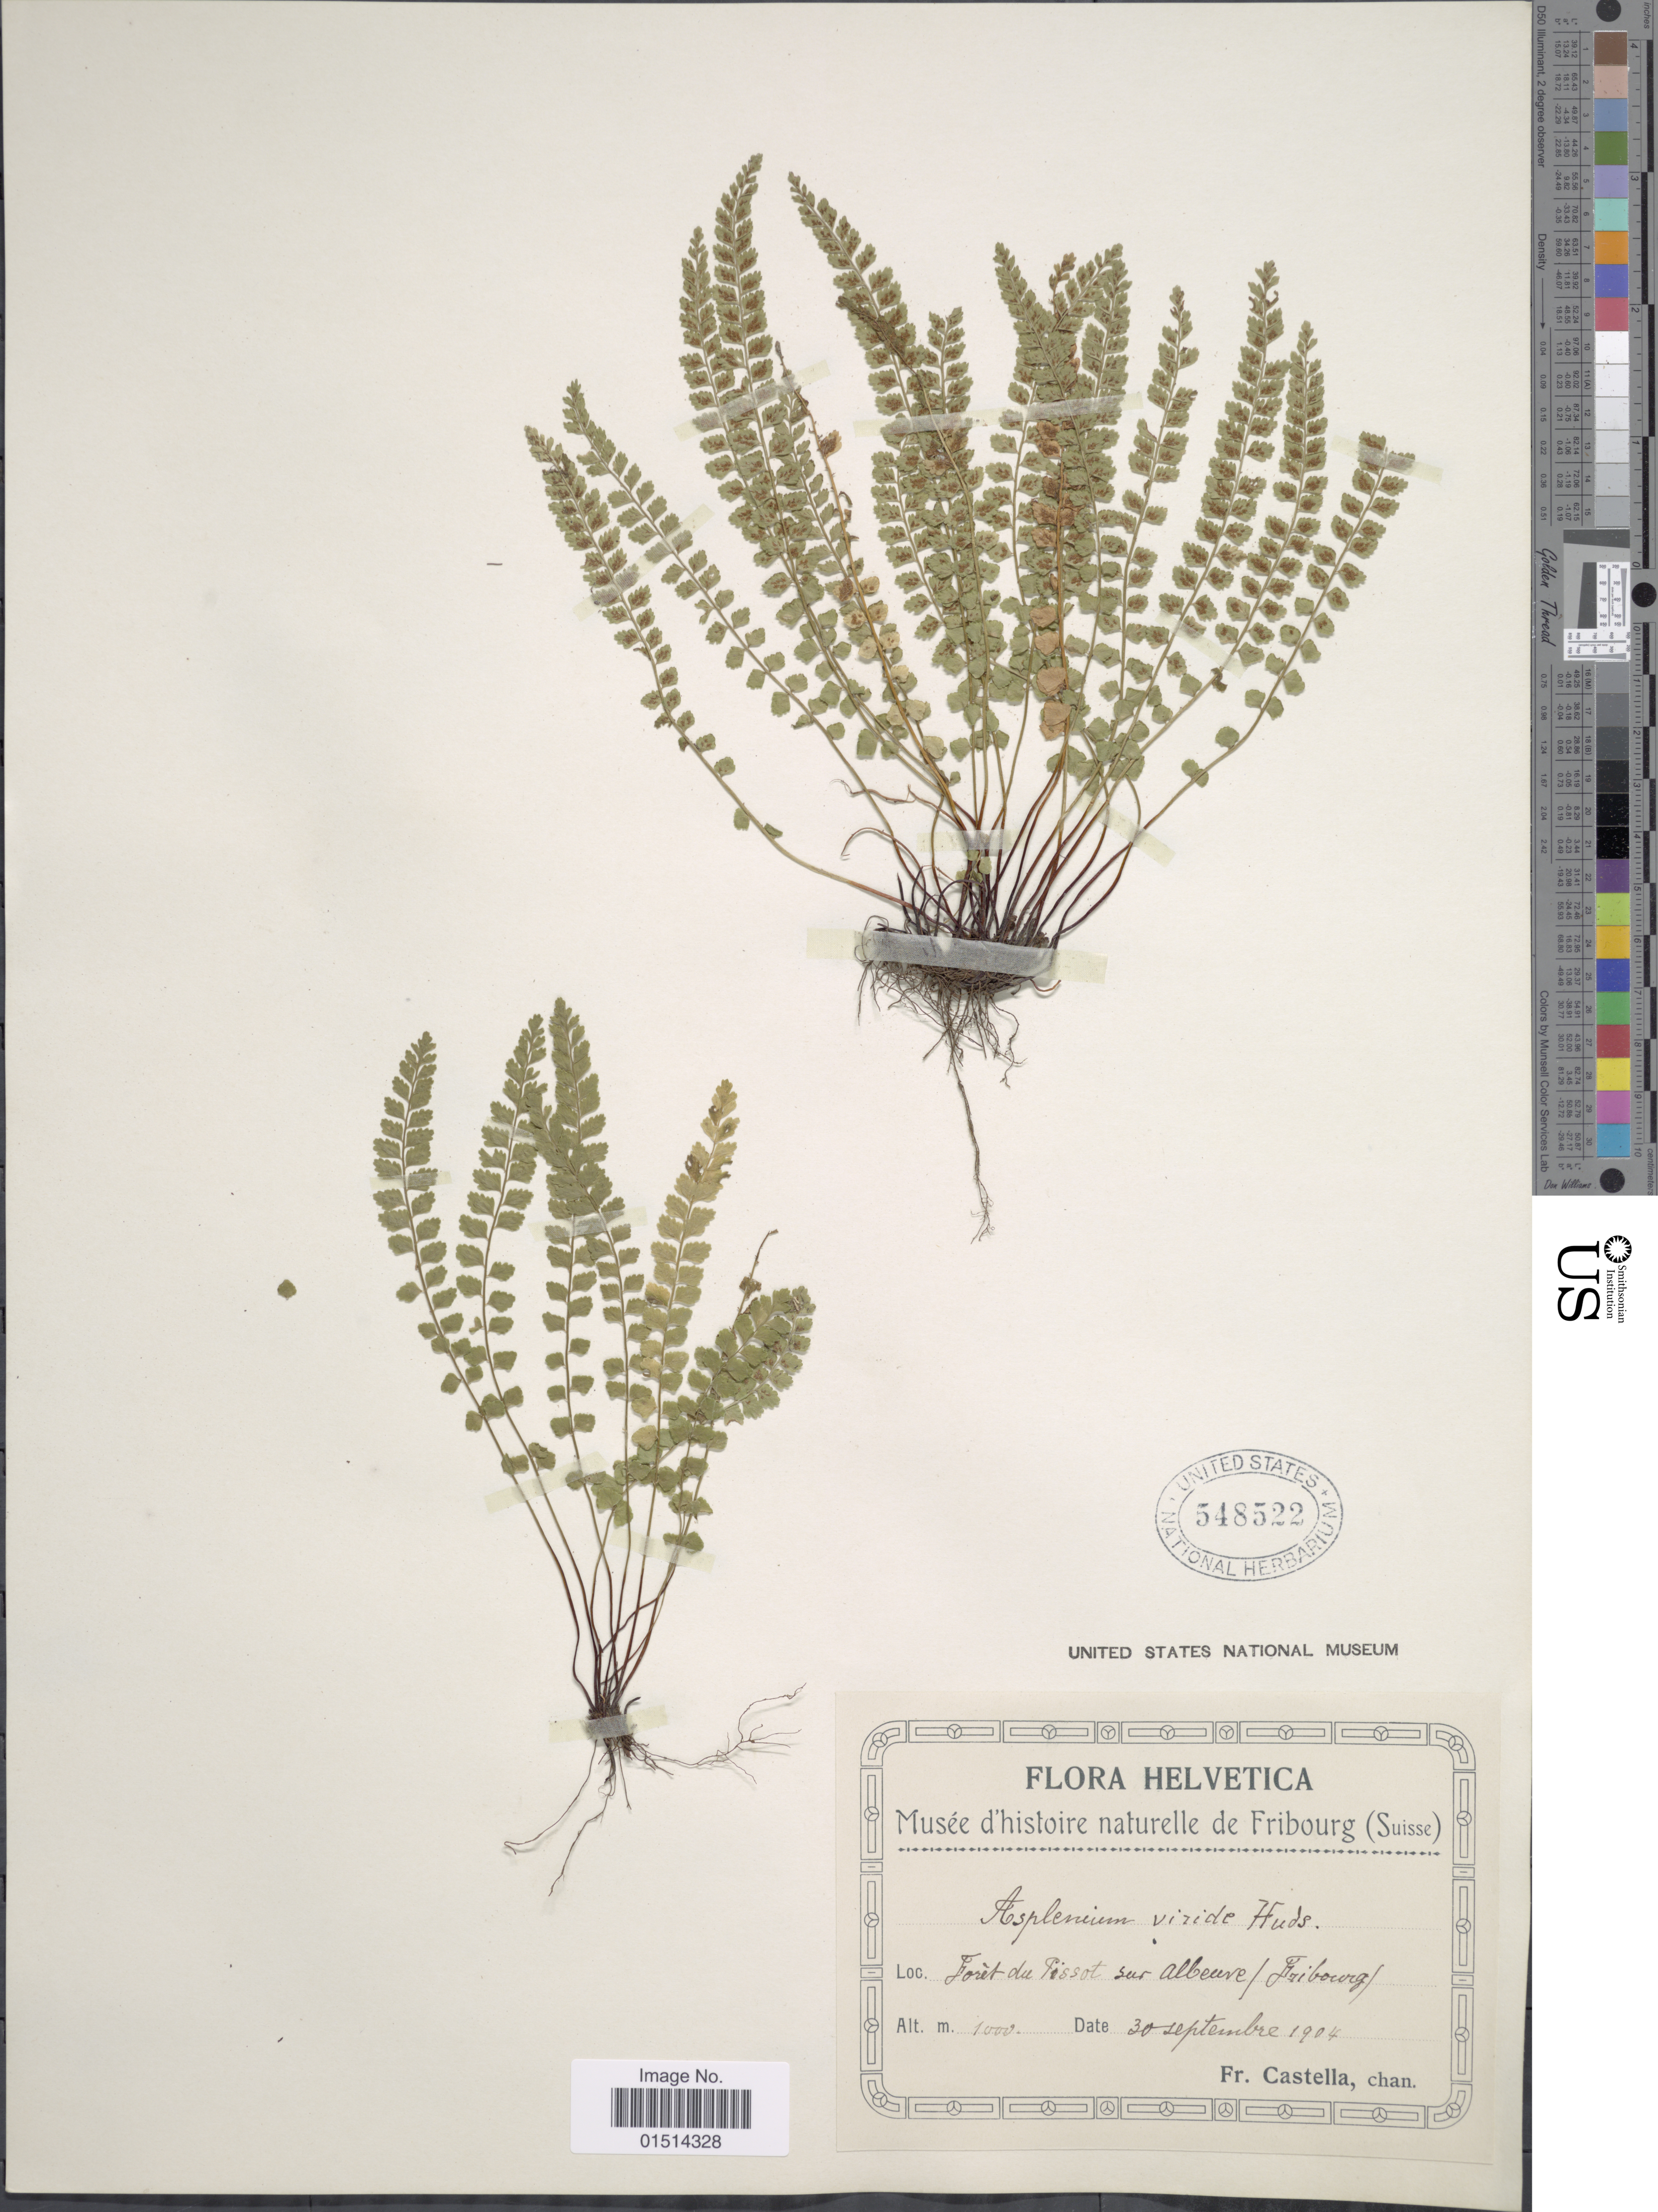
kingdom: Plantae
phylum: Tracheophyta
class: Polypodiopsida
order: Polypodiales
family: Aspleniaceae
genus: Asplenium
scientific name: Asplenium viride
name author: Huds.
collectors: Fr. Castella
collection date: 1904-09-30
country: Switzerland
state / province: Fribourg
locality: Helvetica, Foret du Fissot sur albeure/ Fribourg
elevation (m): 1000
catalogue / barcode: US 548522